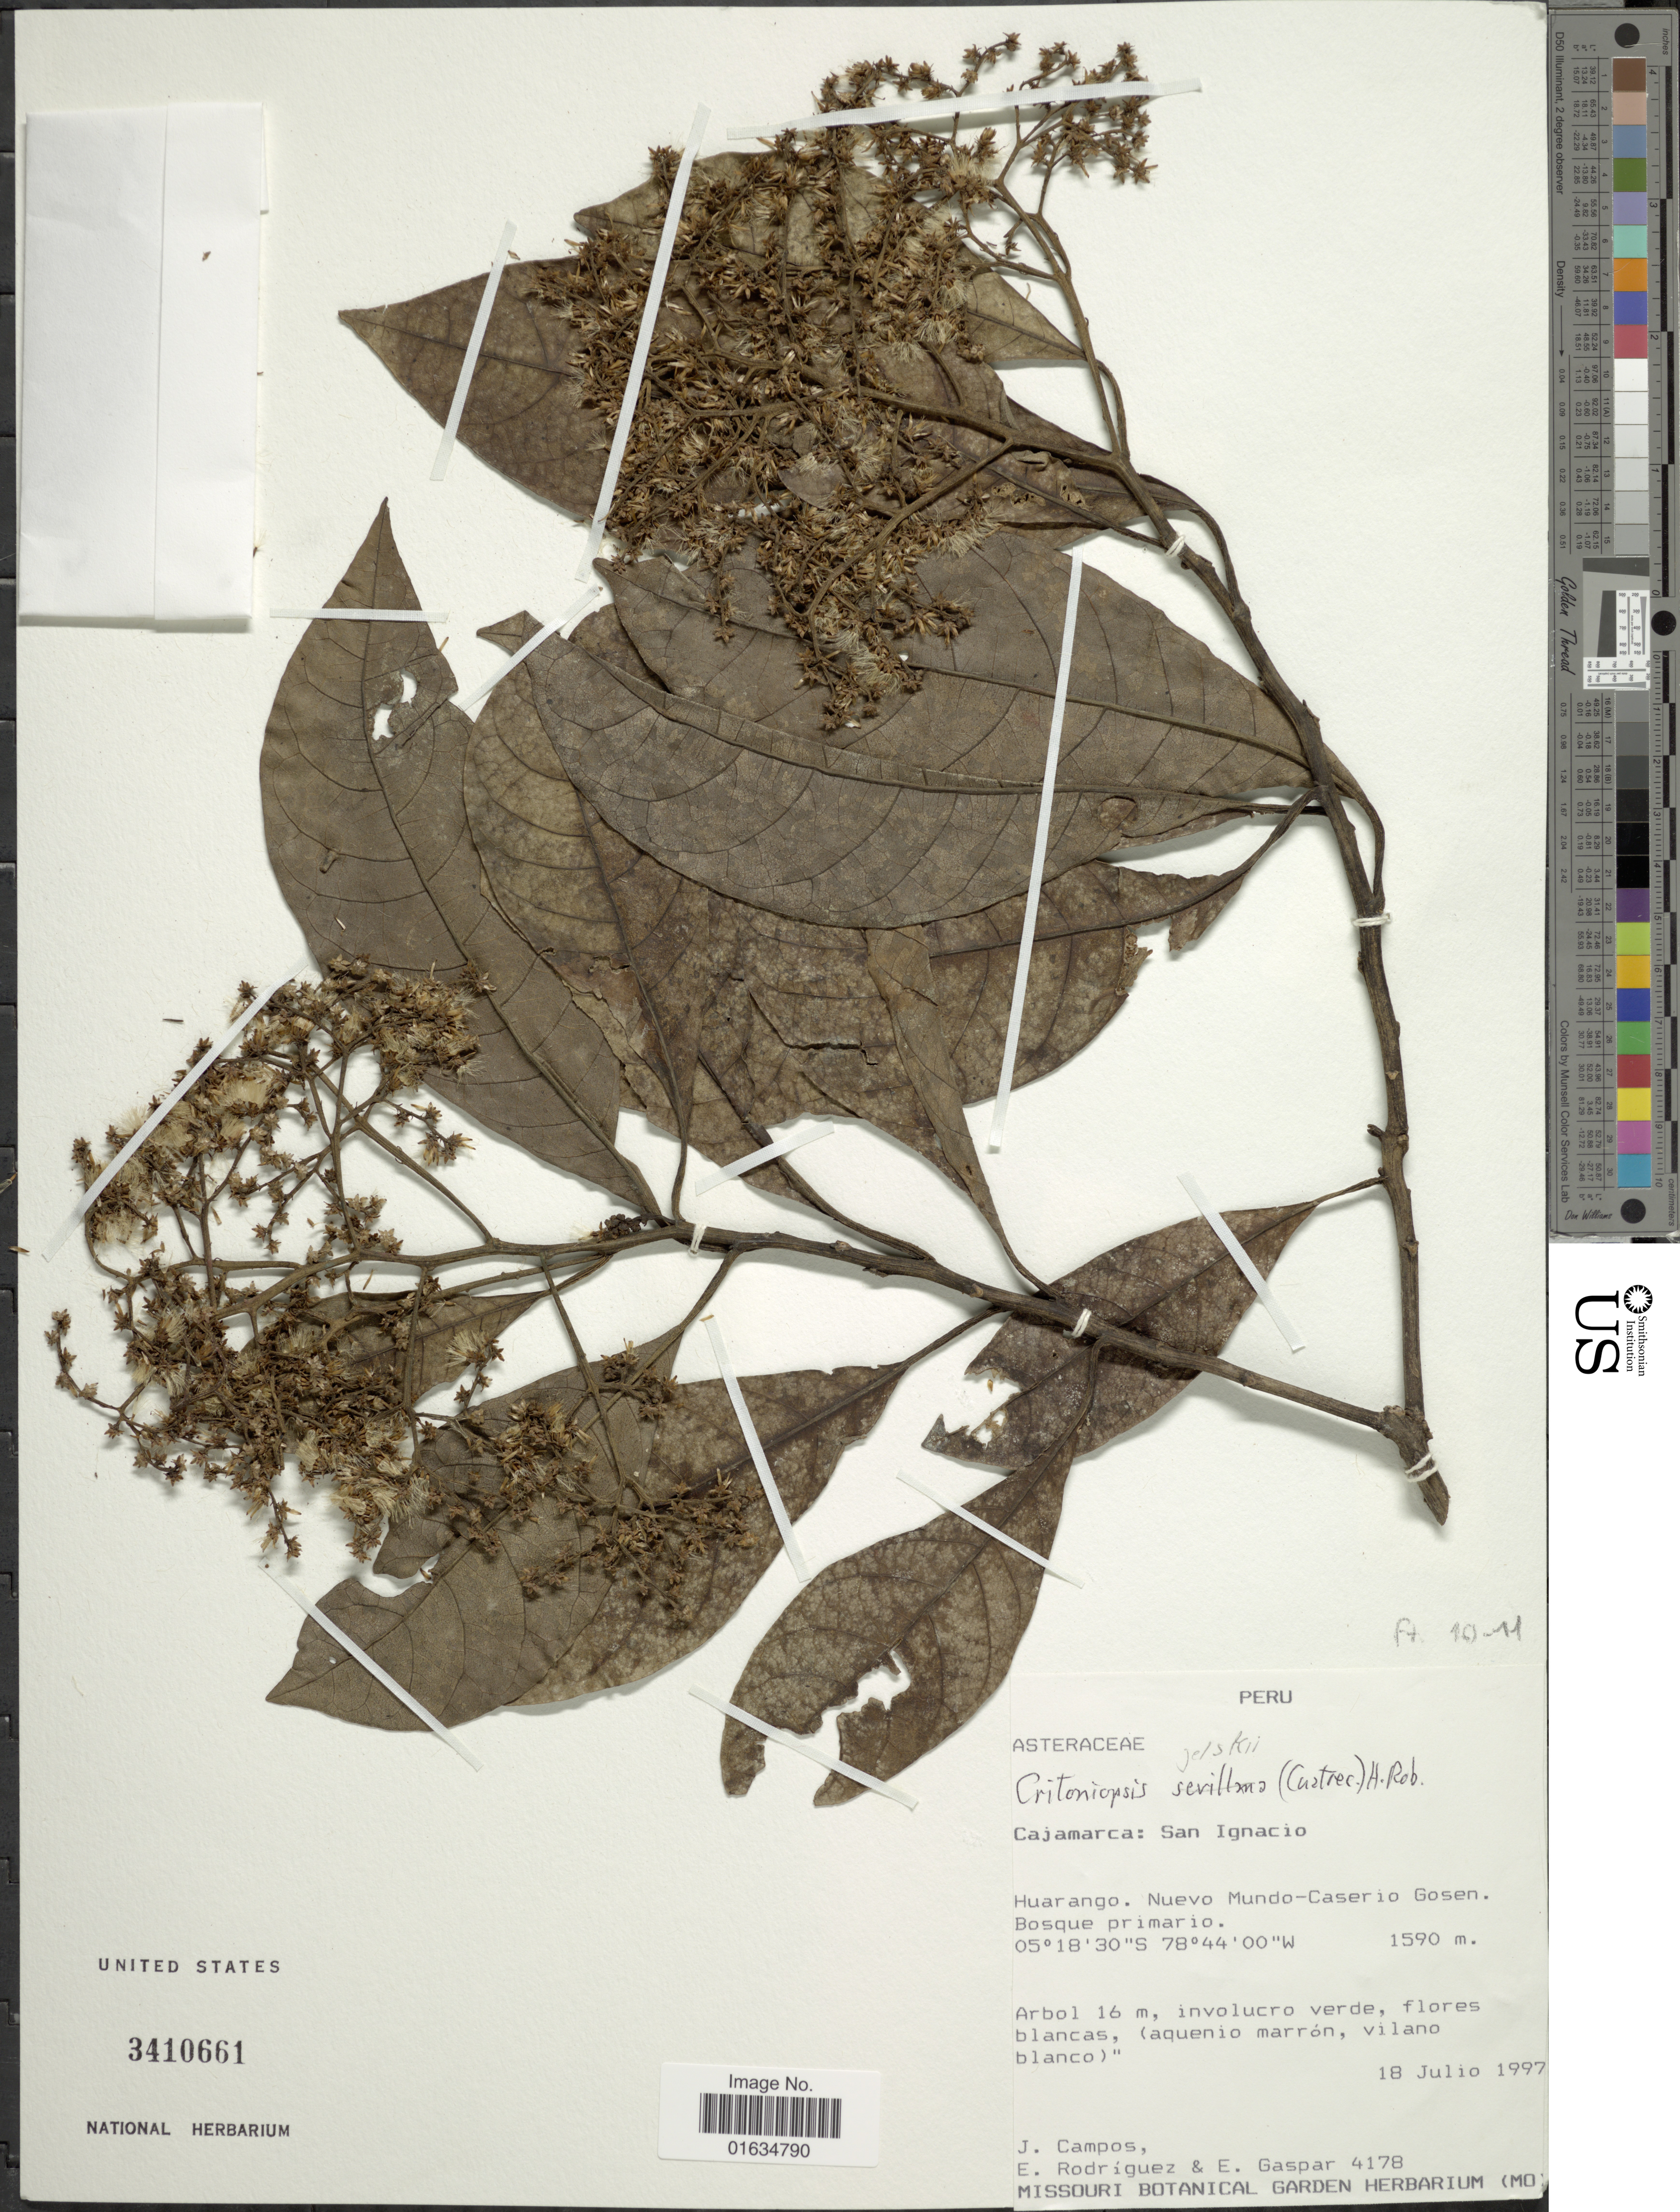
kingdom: Plantae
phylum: Tracheophyta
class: Magnoliopsida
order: Asterales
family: Asteraceae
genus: Critoniopsis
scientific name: Critoniopsis concolor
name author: H. Rob. & V.A. Funk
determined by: Ávila C., Fabio Andrés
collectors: J. Campos, E. Rodriguez & E. Gaspar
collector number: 4178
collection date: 1997-07-18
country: Peru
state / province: Cajamarca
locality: San Ignacio, Huarango, Nuevo Mundo-Caserio Gosen, Bosque primario.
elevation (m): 1590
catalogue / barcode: US 3410661